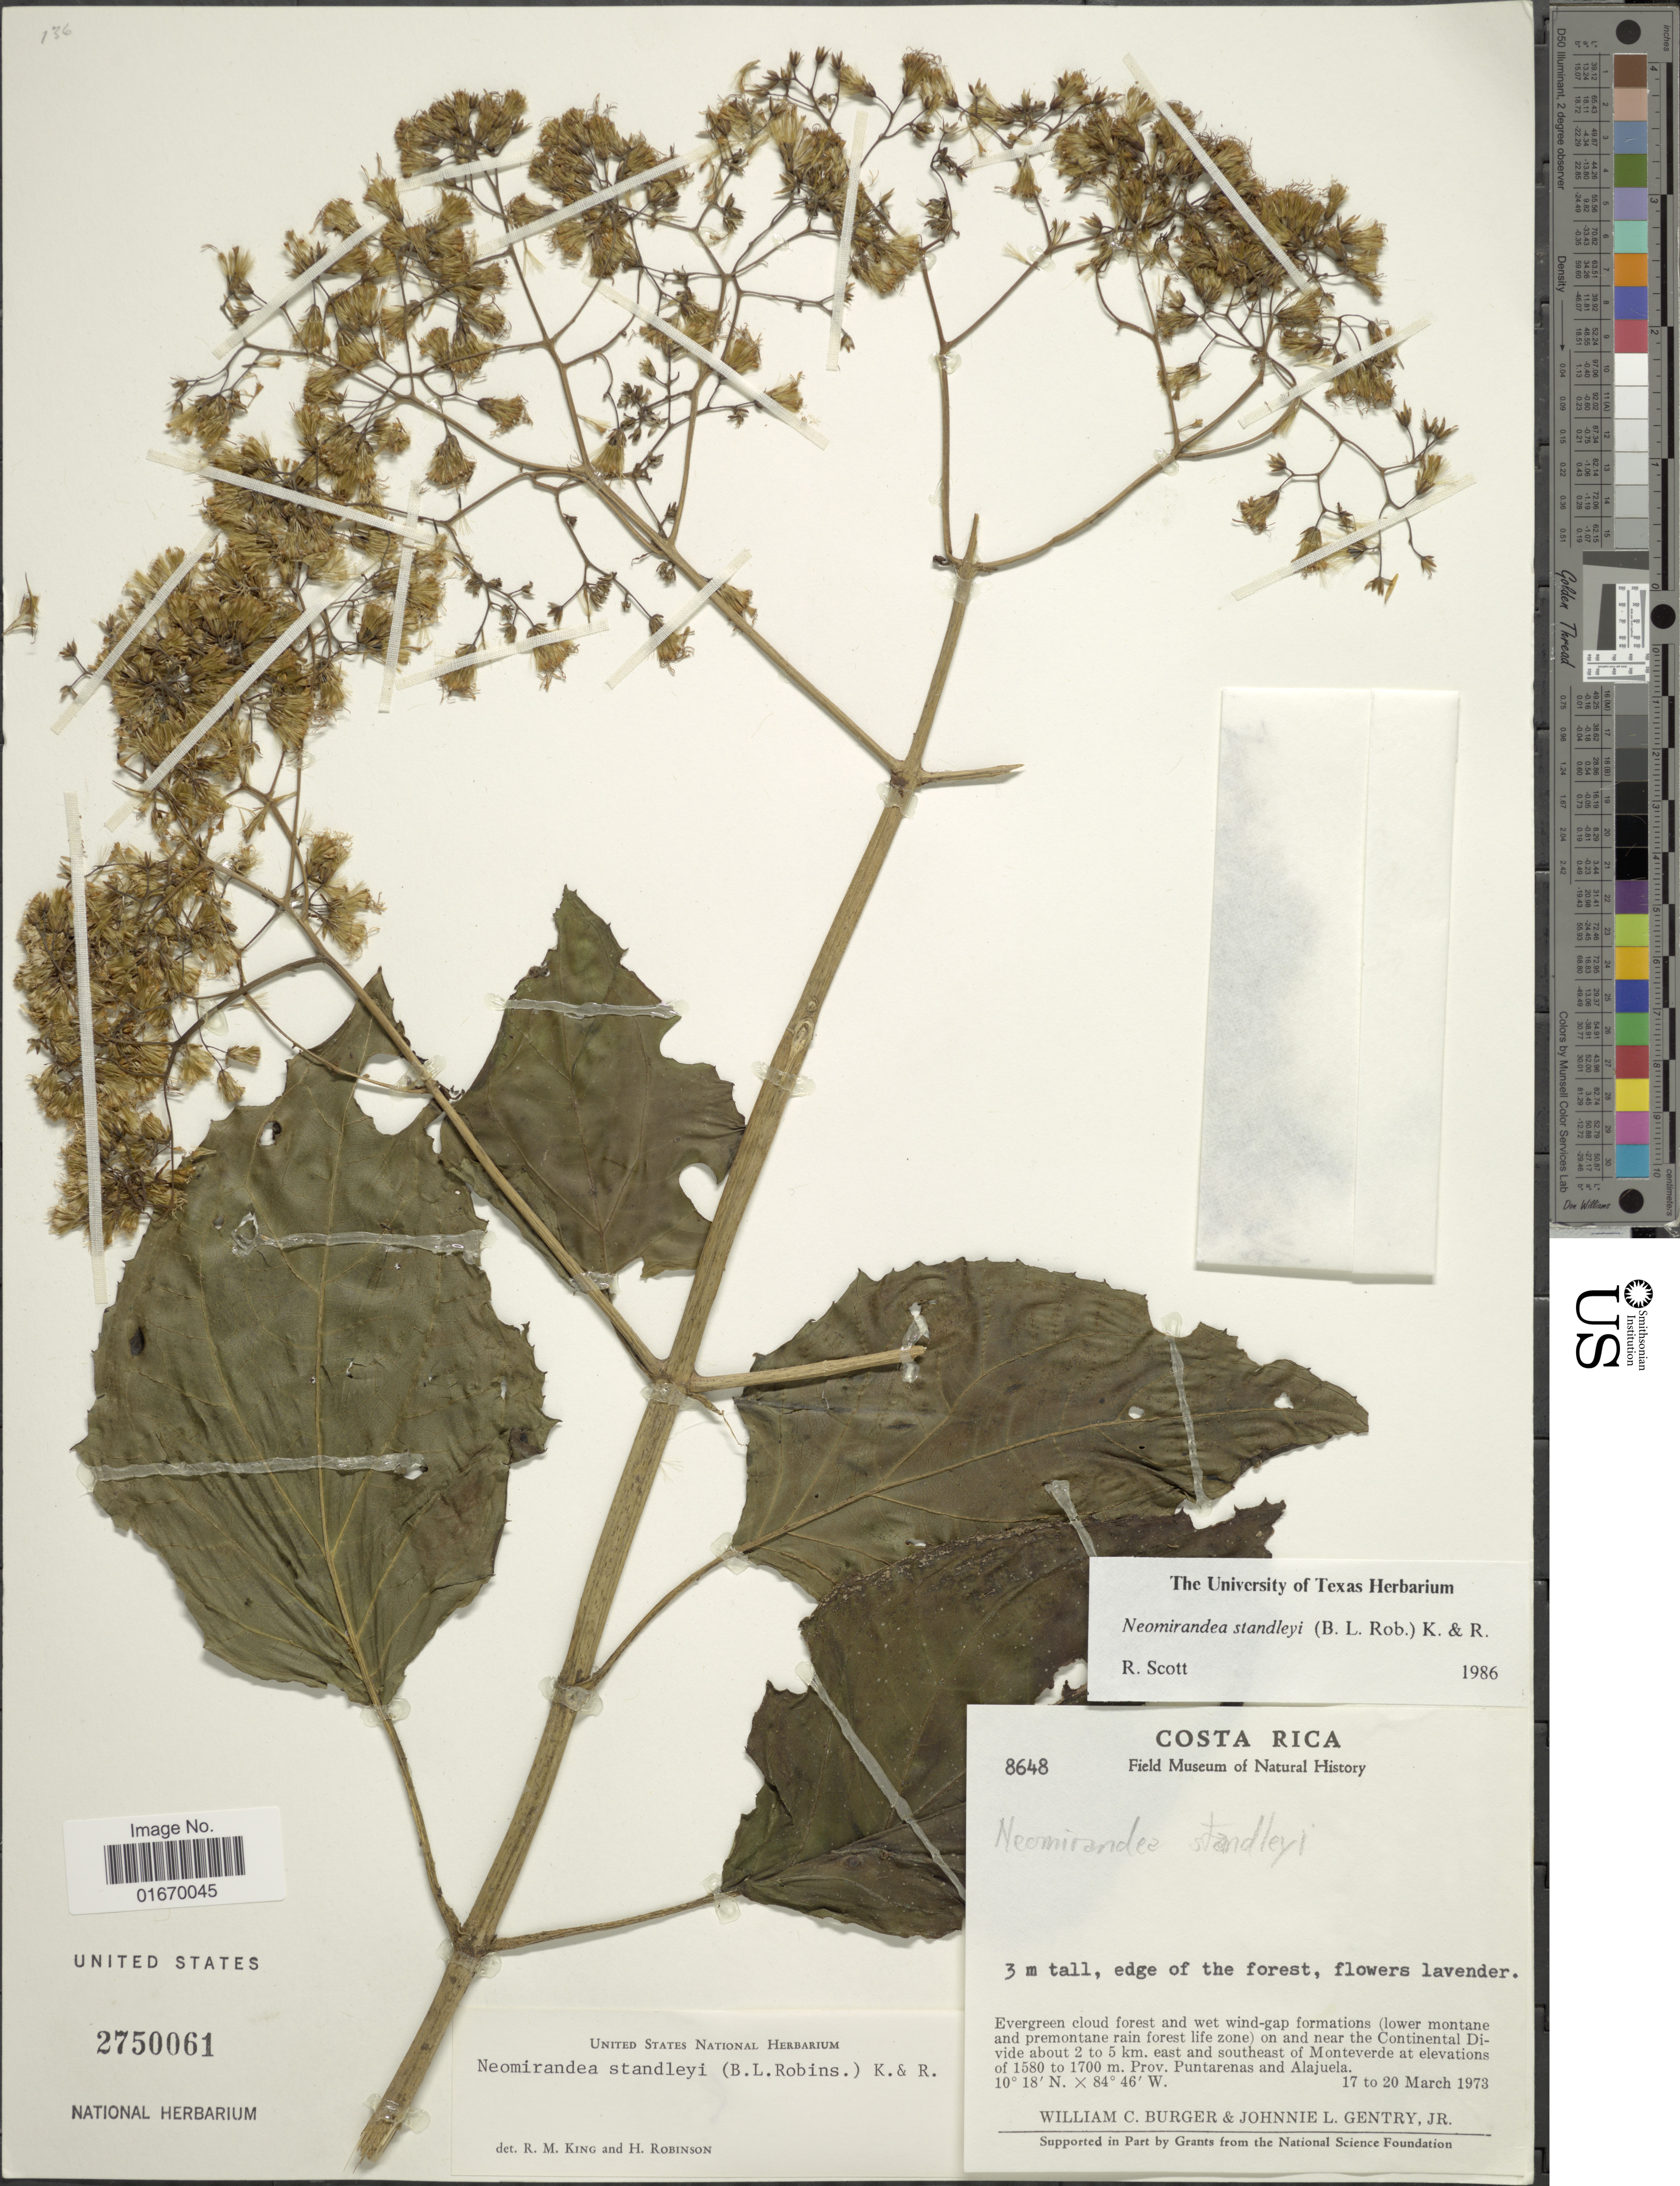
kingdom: Plantae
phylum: Tracheophyta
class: Magnoliopsida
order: Asterales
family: Asteraceae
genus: Neomirandea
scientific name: Neomirandea standleyi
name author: (B.L. Rob.) R.M. King & H. Rob.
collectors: W. Burger & J. L. Gentry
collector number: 8648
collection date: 1973-03-17/1973-03-20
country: Costa Rica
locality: On and near the Continental Divide about 2 to 5 km east and southeast of Monteverde, Prov. Puntarenas and Alajuela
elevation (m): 1580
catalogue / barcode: US 2750061